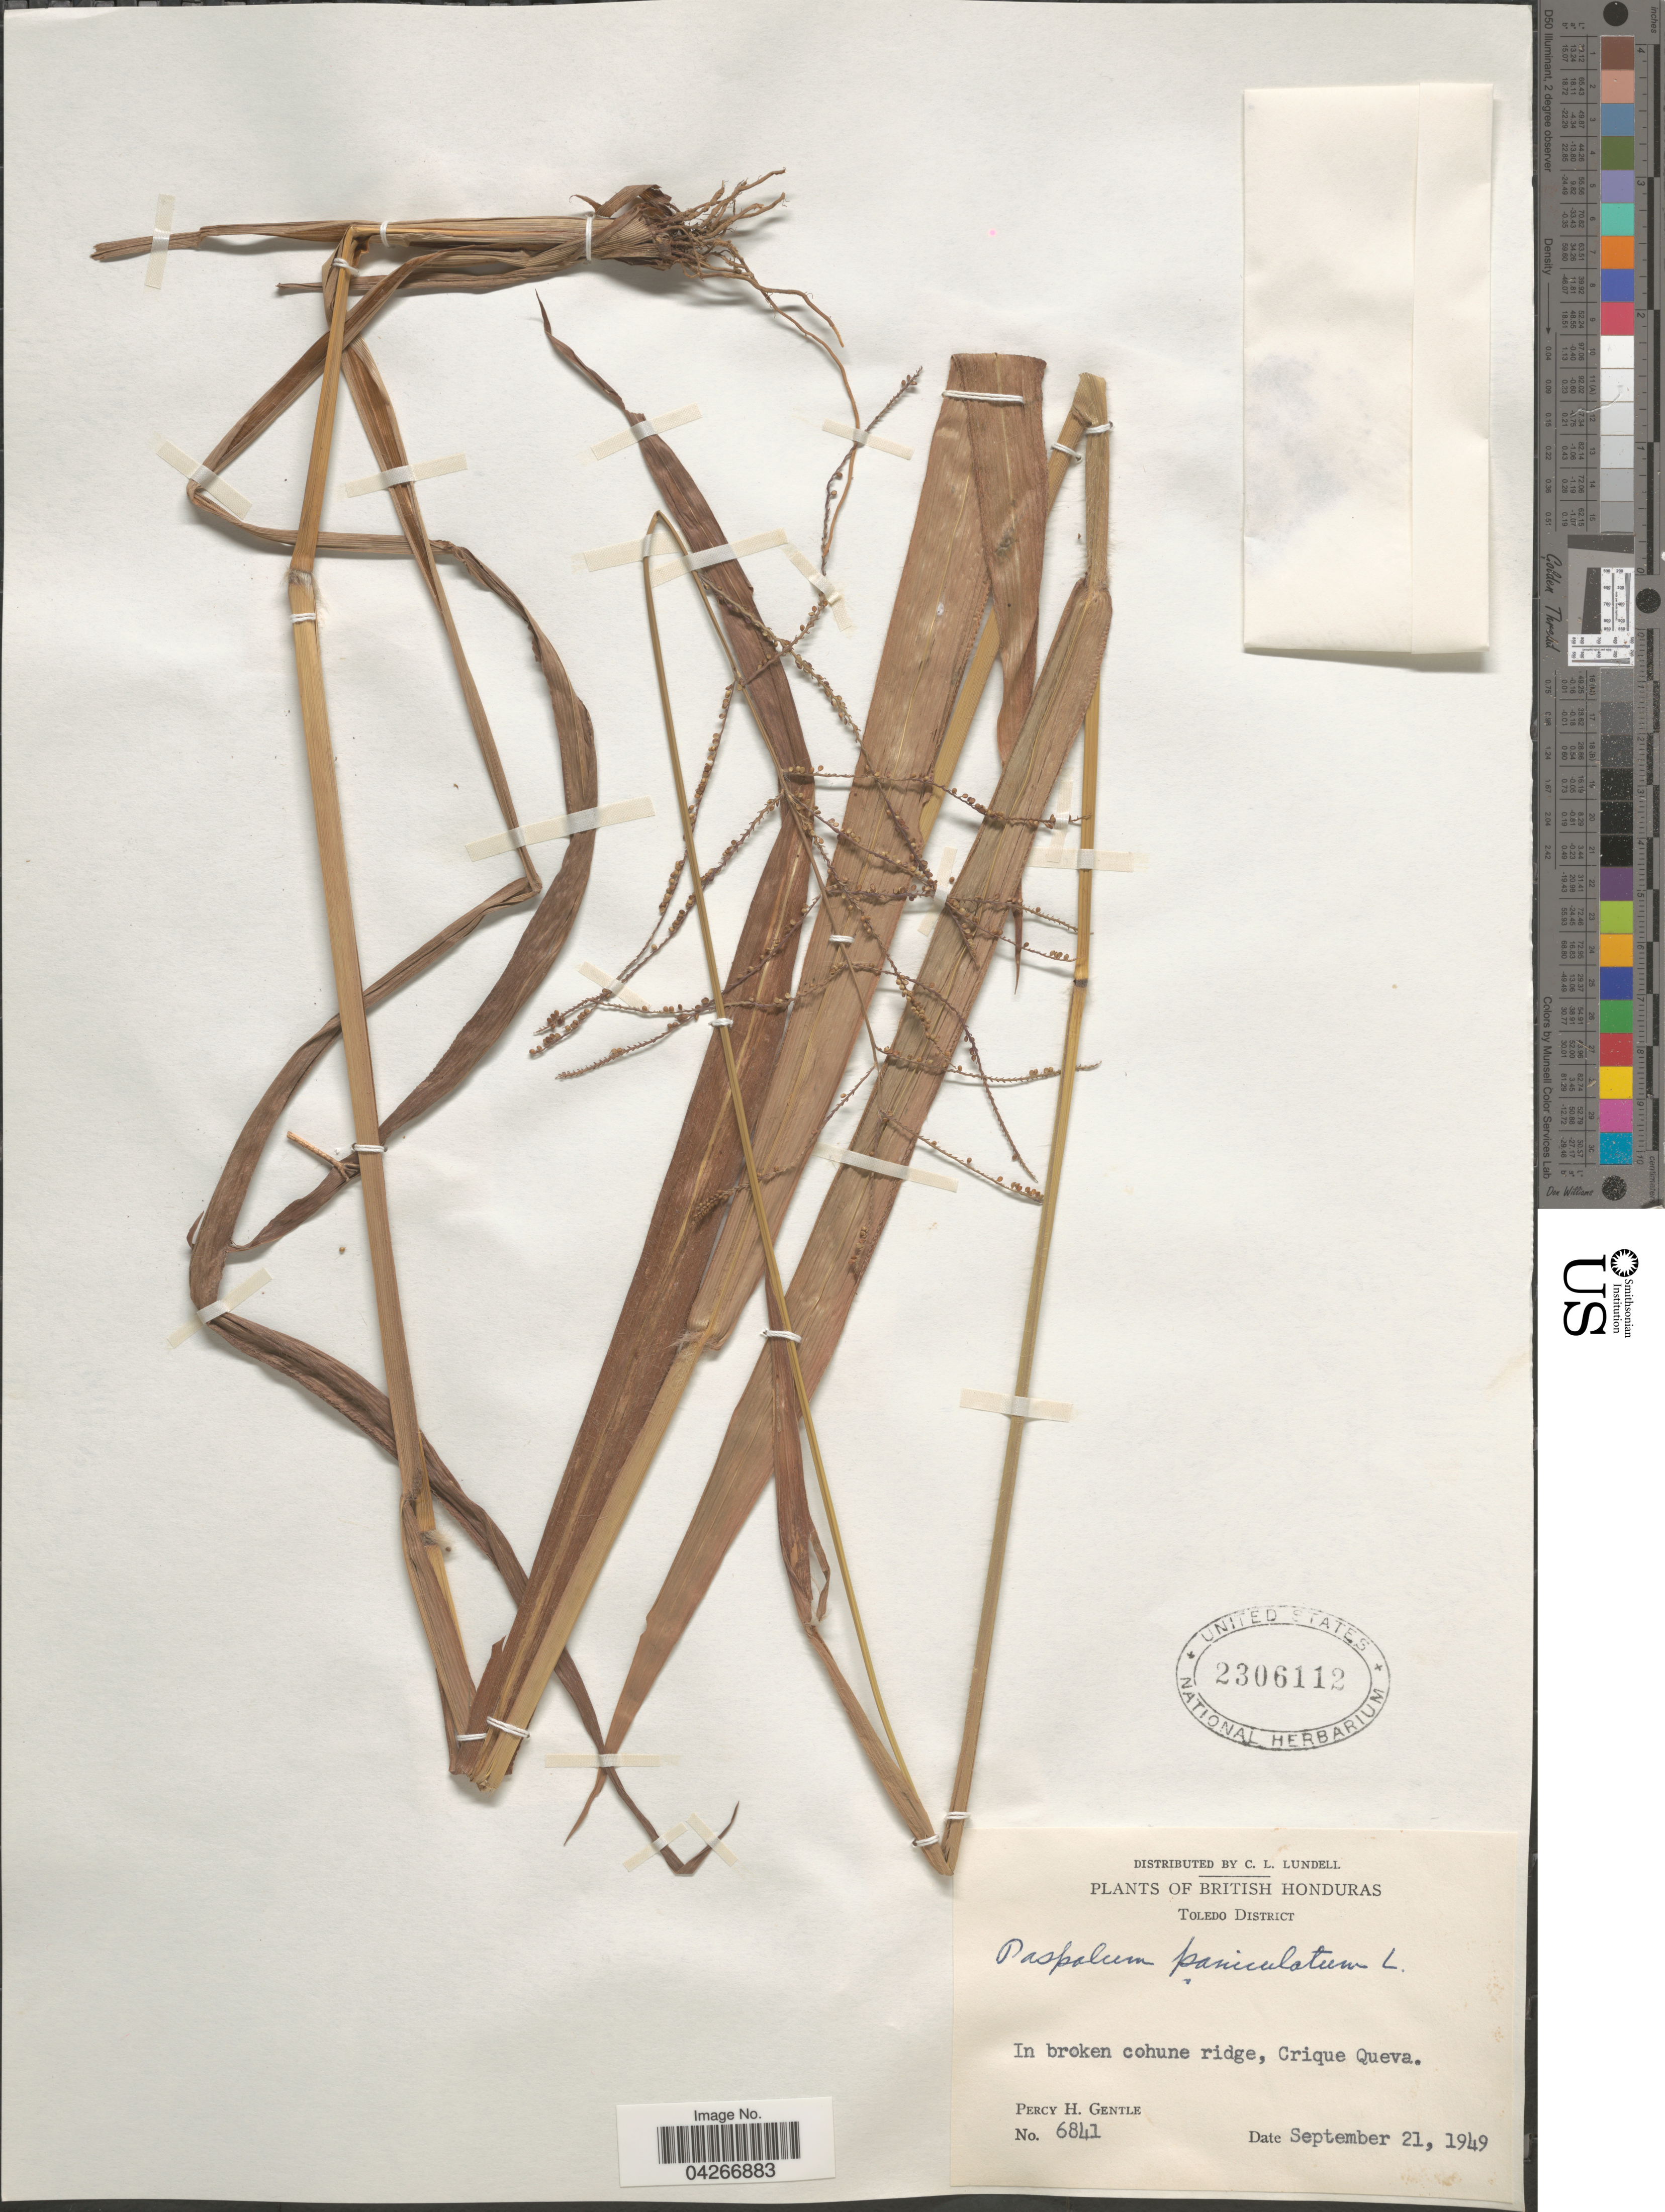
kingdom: Plantae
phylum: Tracheophyta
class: Liliopsida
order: Poales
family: Poaceae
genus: Paspalum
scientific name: Paspalum paniculatum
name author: L.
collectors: P. H. Gentle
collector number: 6841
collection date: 1949-09-21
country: Belize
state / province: Toledo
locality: British Honduras. Toledo District. In broken cohune ridge, Crique Queva.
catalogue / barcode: US 2306112